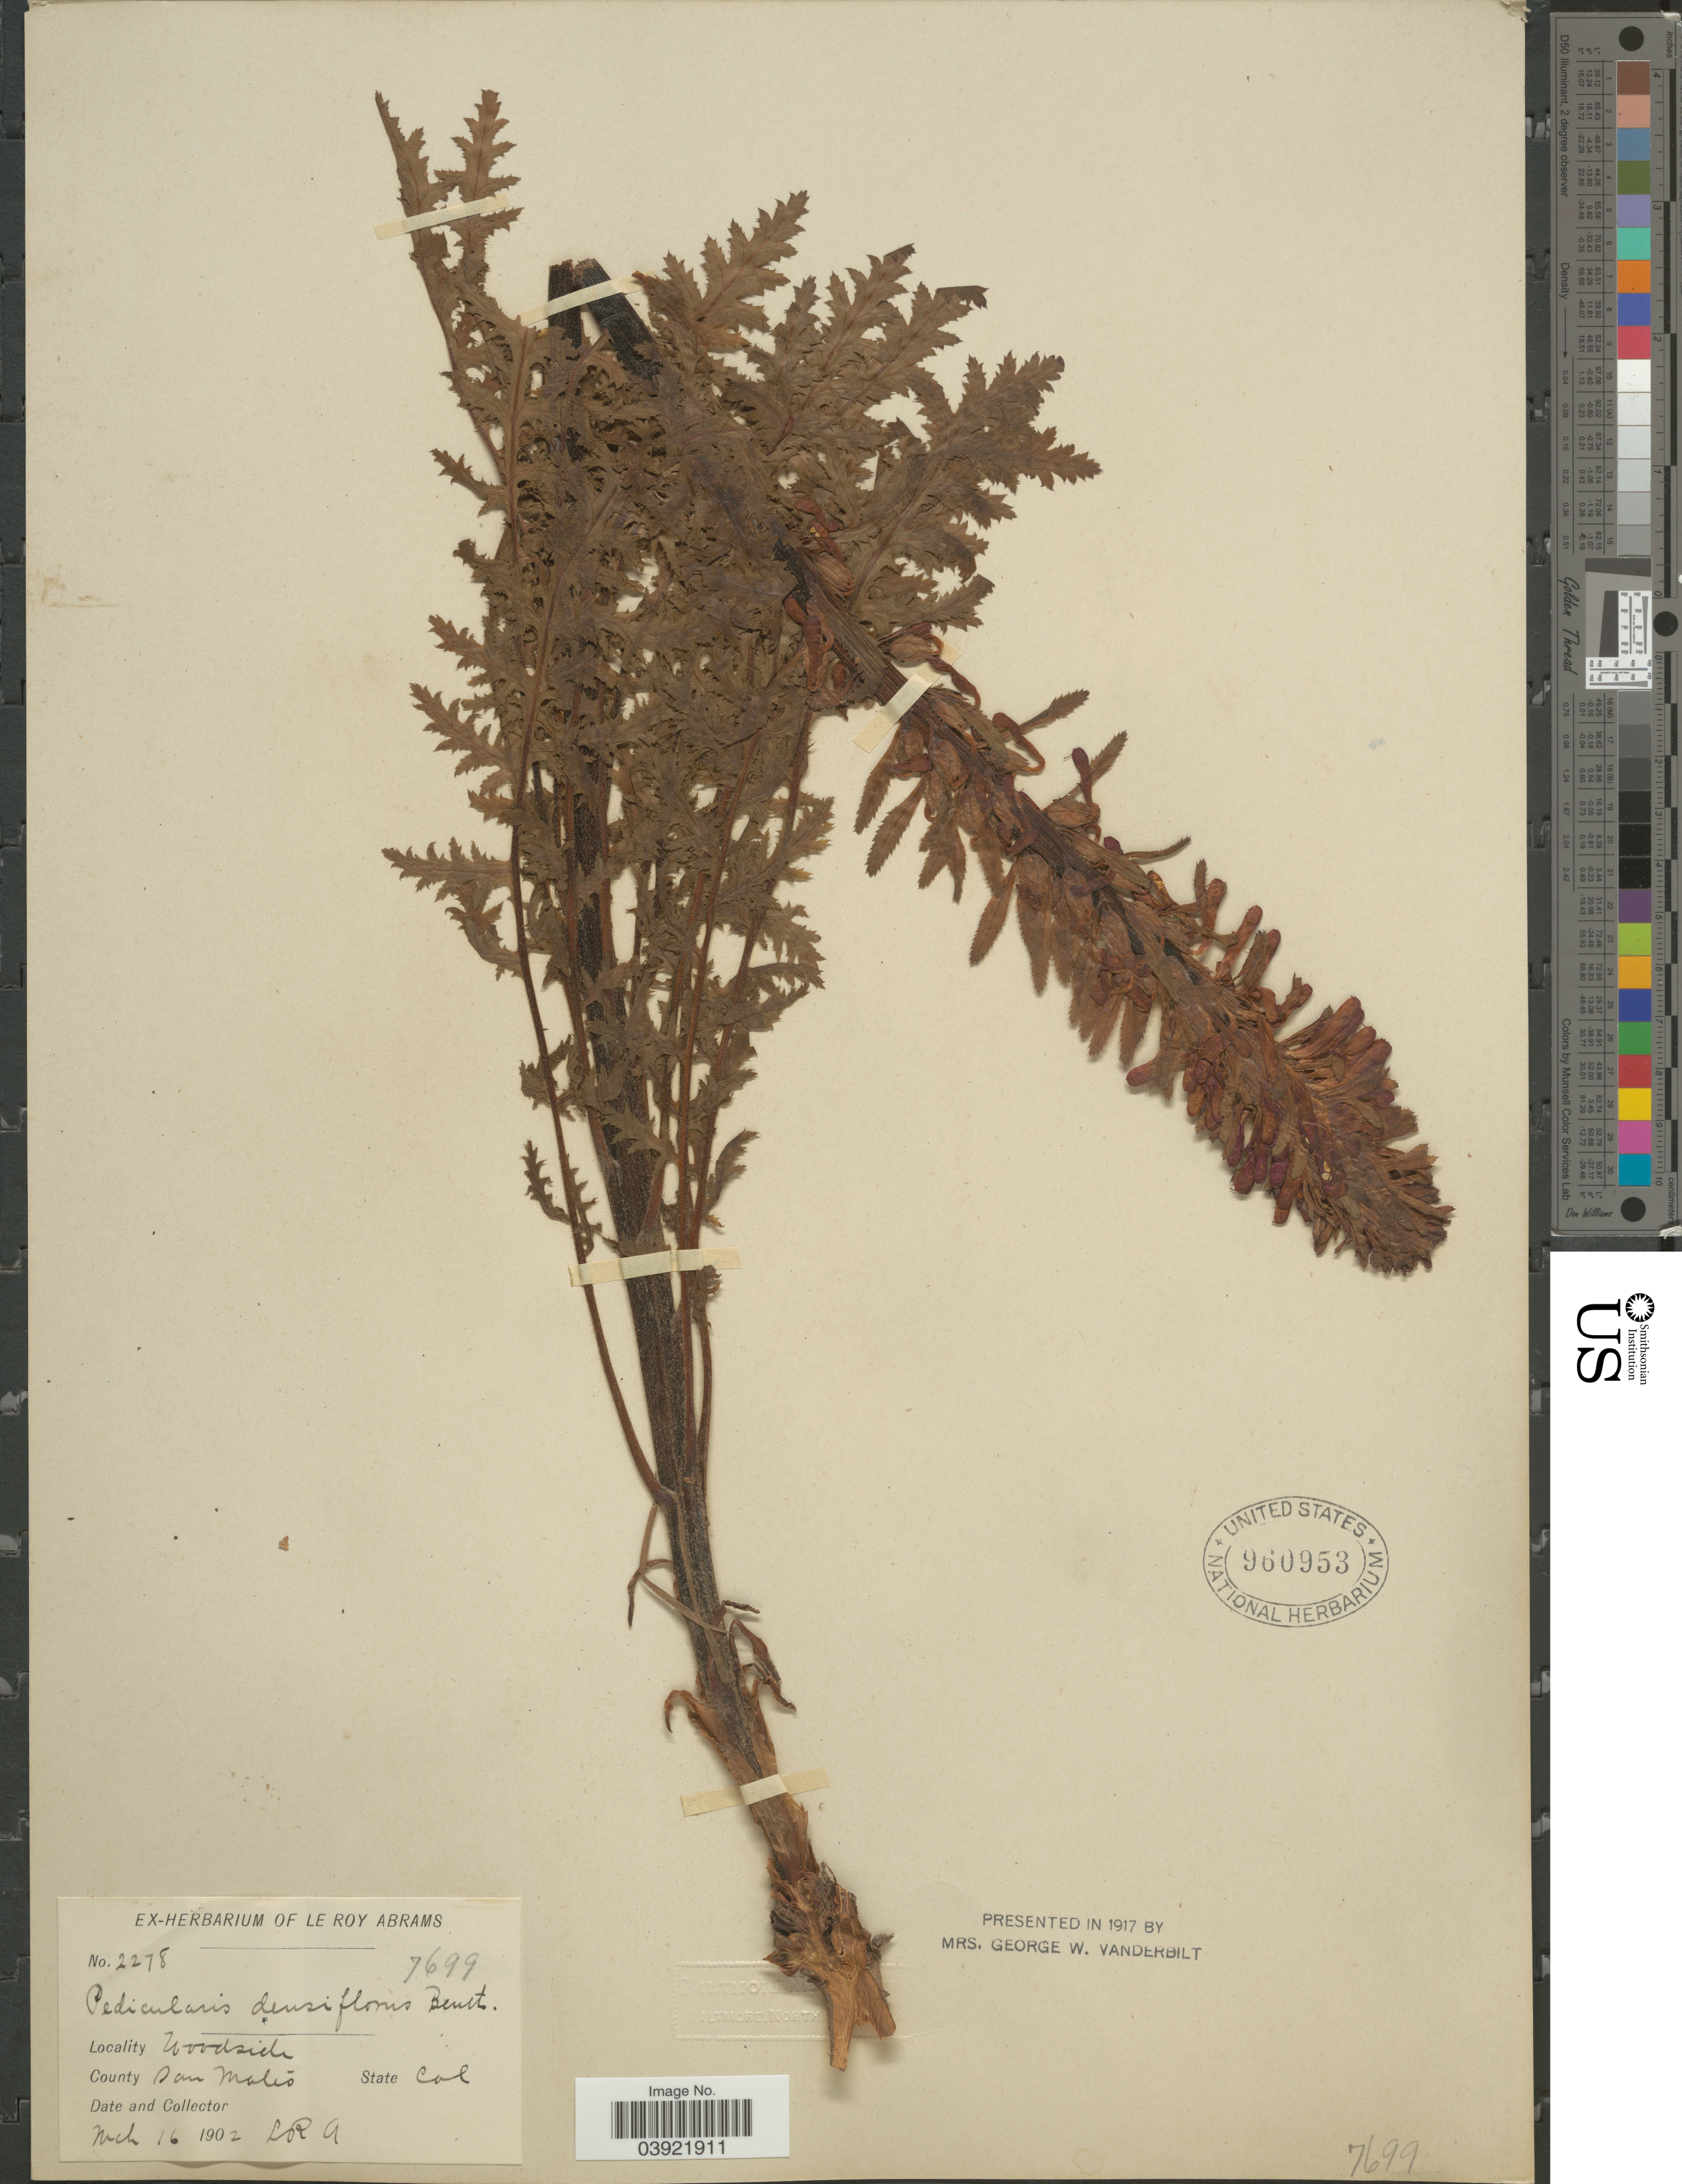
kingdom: Plantae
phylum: Tracheophyta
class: Magnoliopsida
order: Lamiales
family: Orobanchaceae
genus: Pedicularis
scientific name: Pedicularis densiflora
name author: Benth.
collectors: L. Abrams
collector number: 2278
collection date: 1902-03-16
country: United States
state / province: California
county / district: San Mateo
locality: Woodside. County San Mateo.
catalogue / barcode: US 960953